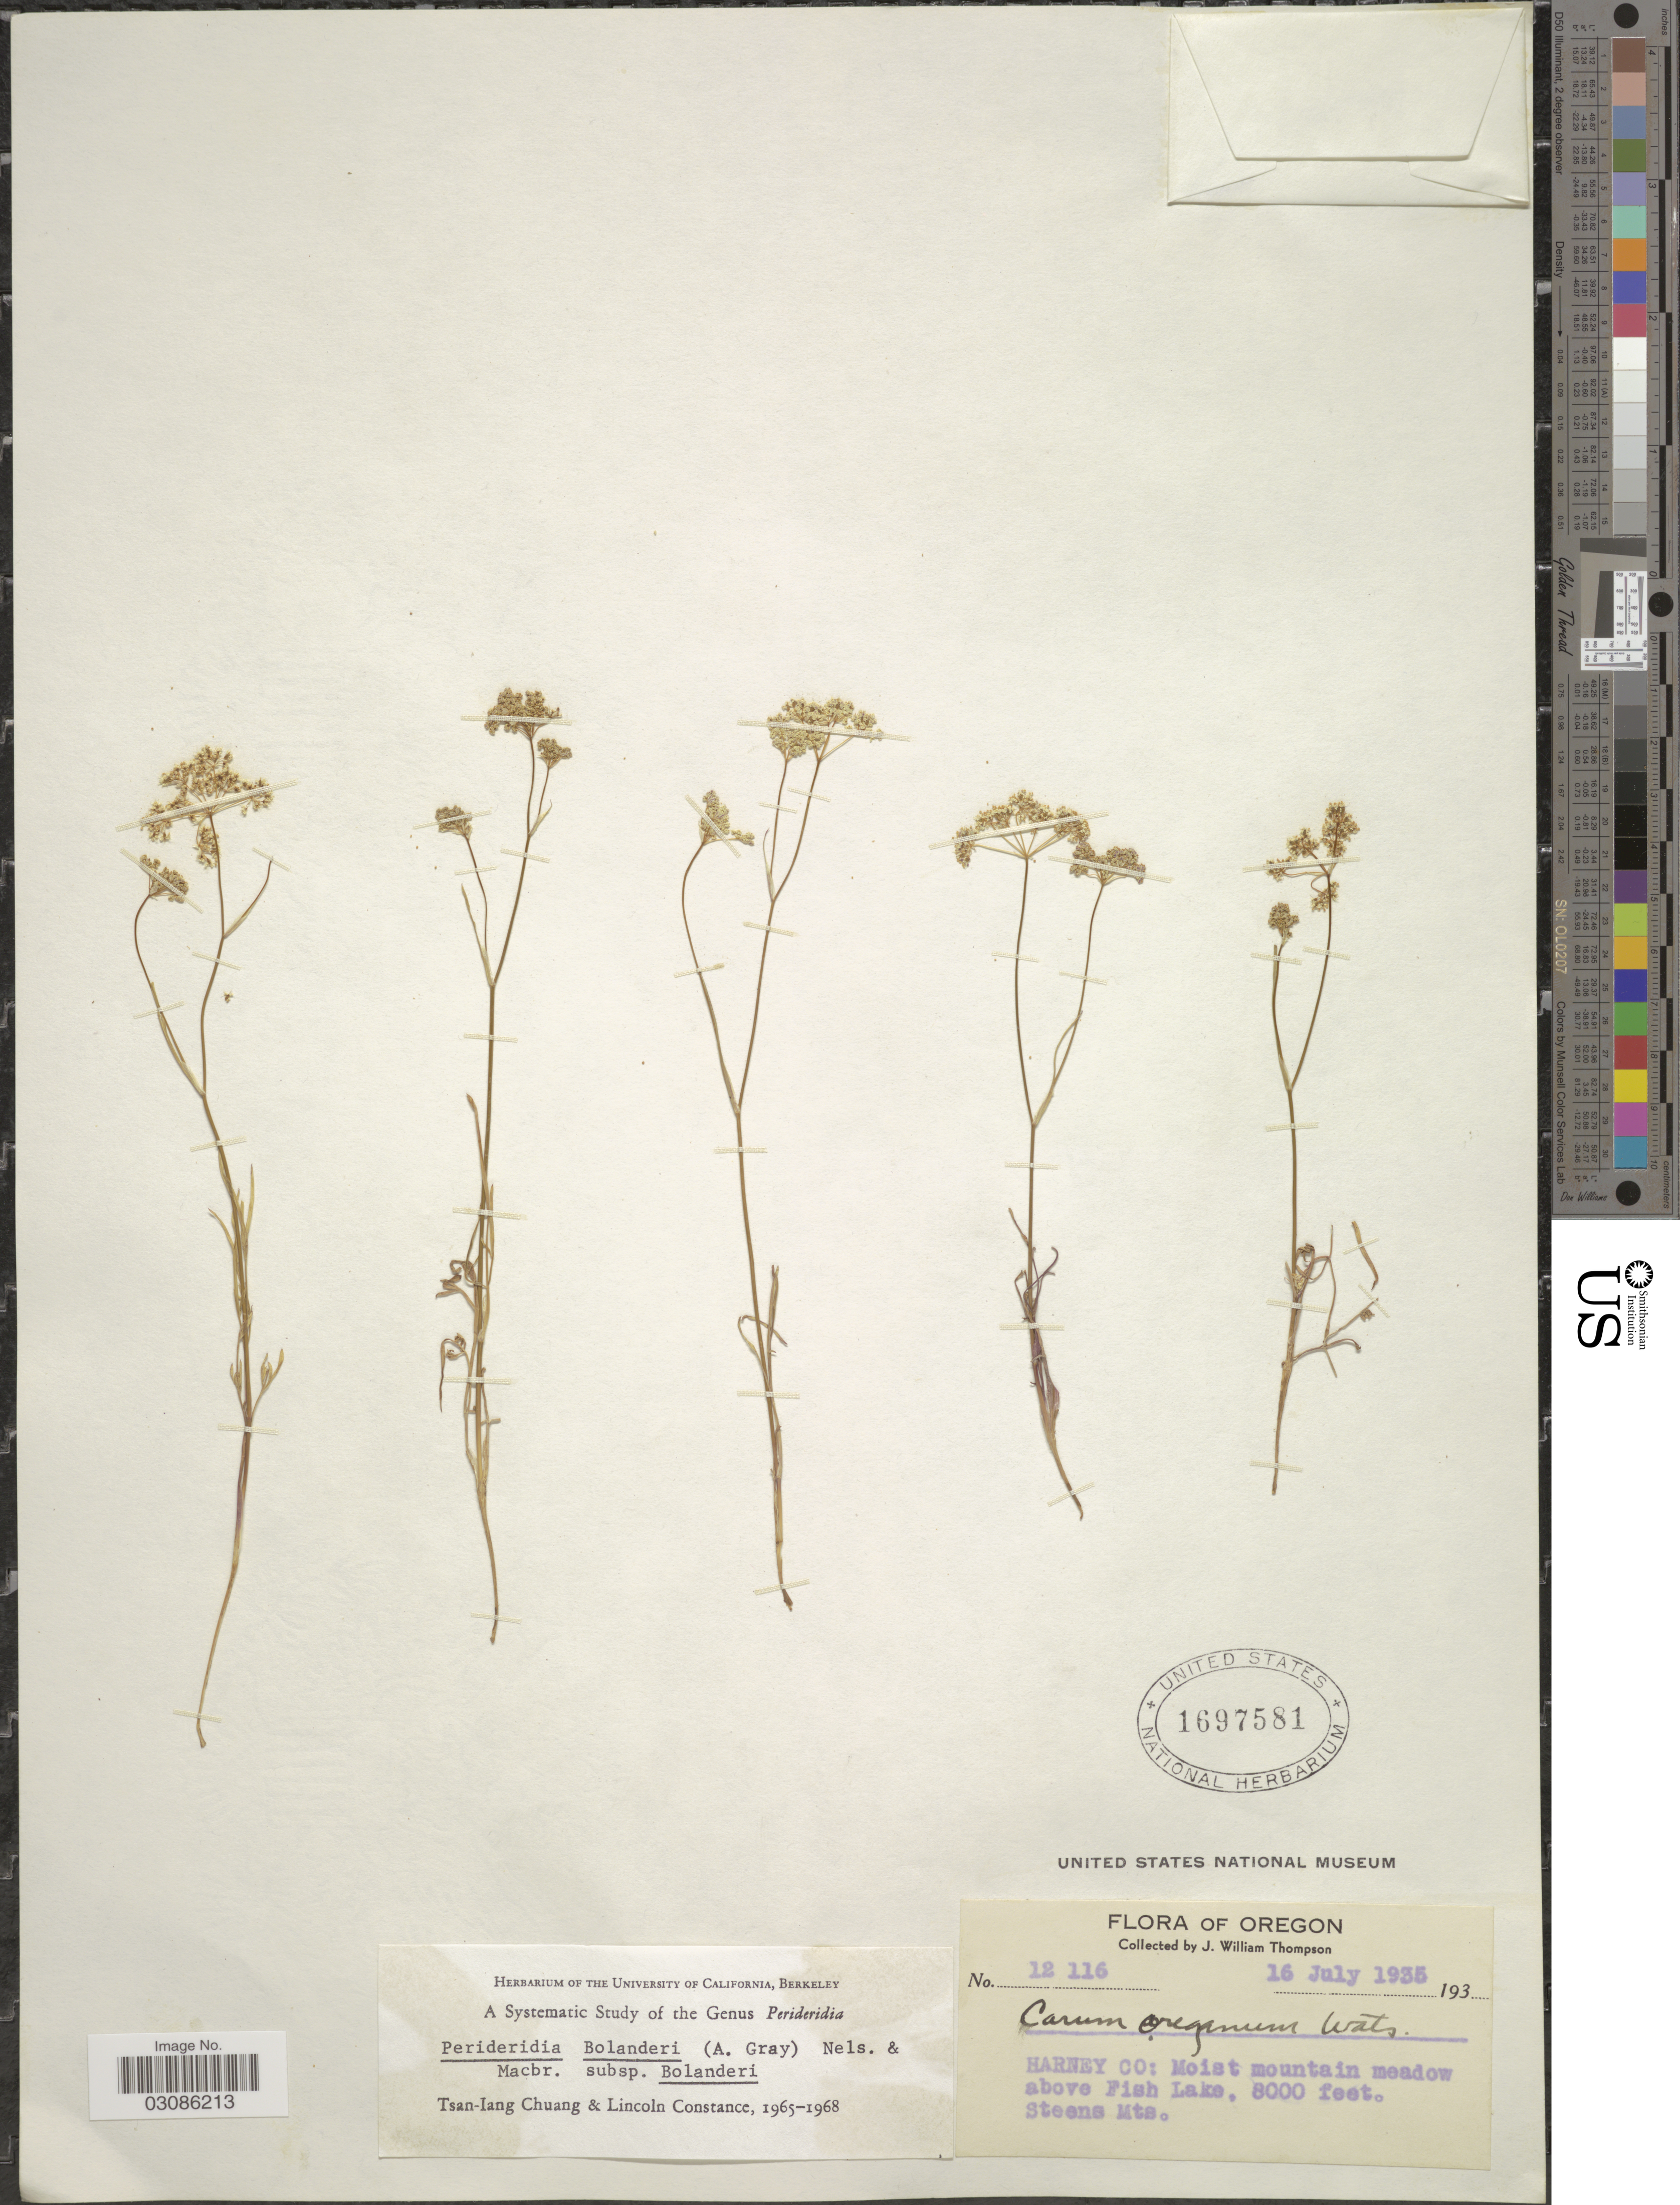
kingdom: Plantae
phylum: Tracheophyta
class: Magnoliopsida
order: Apiales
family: Apiaceae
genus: Perideridia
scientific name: Perideridia bolanderi subsp. bolanderi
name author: (A. Gray) A. Nelson & J.F. Macbr.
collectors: J. W. Thompson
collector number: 12116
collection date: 1935-07-16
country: United States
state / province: Oregon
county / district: Harney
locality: Harney Co.: Moist mountain meadow above Fish Lake. Steens Mts.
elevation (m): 2438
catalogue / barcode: US 1697581